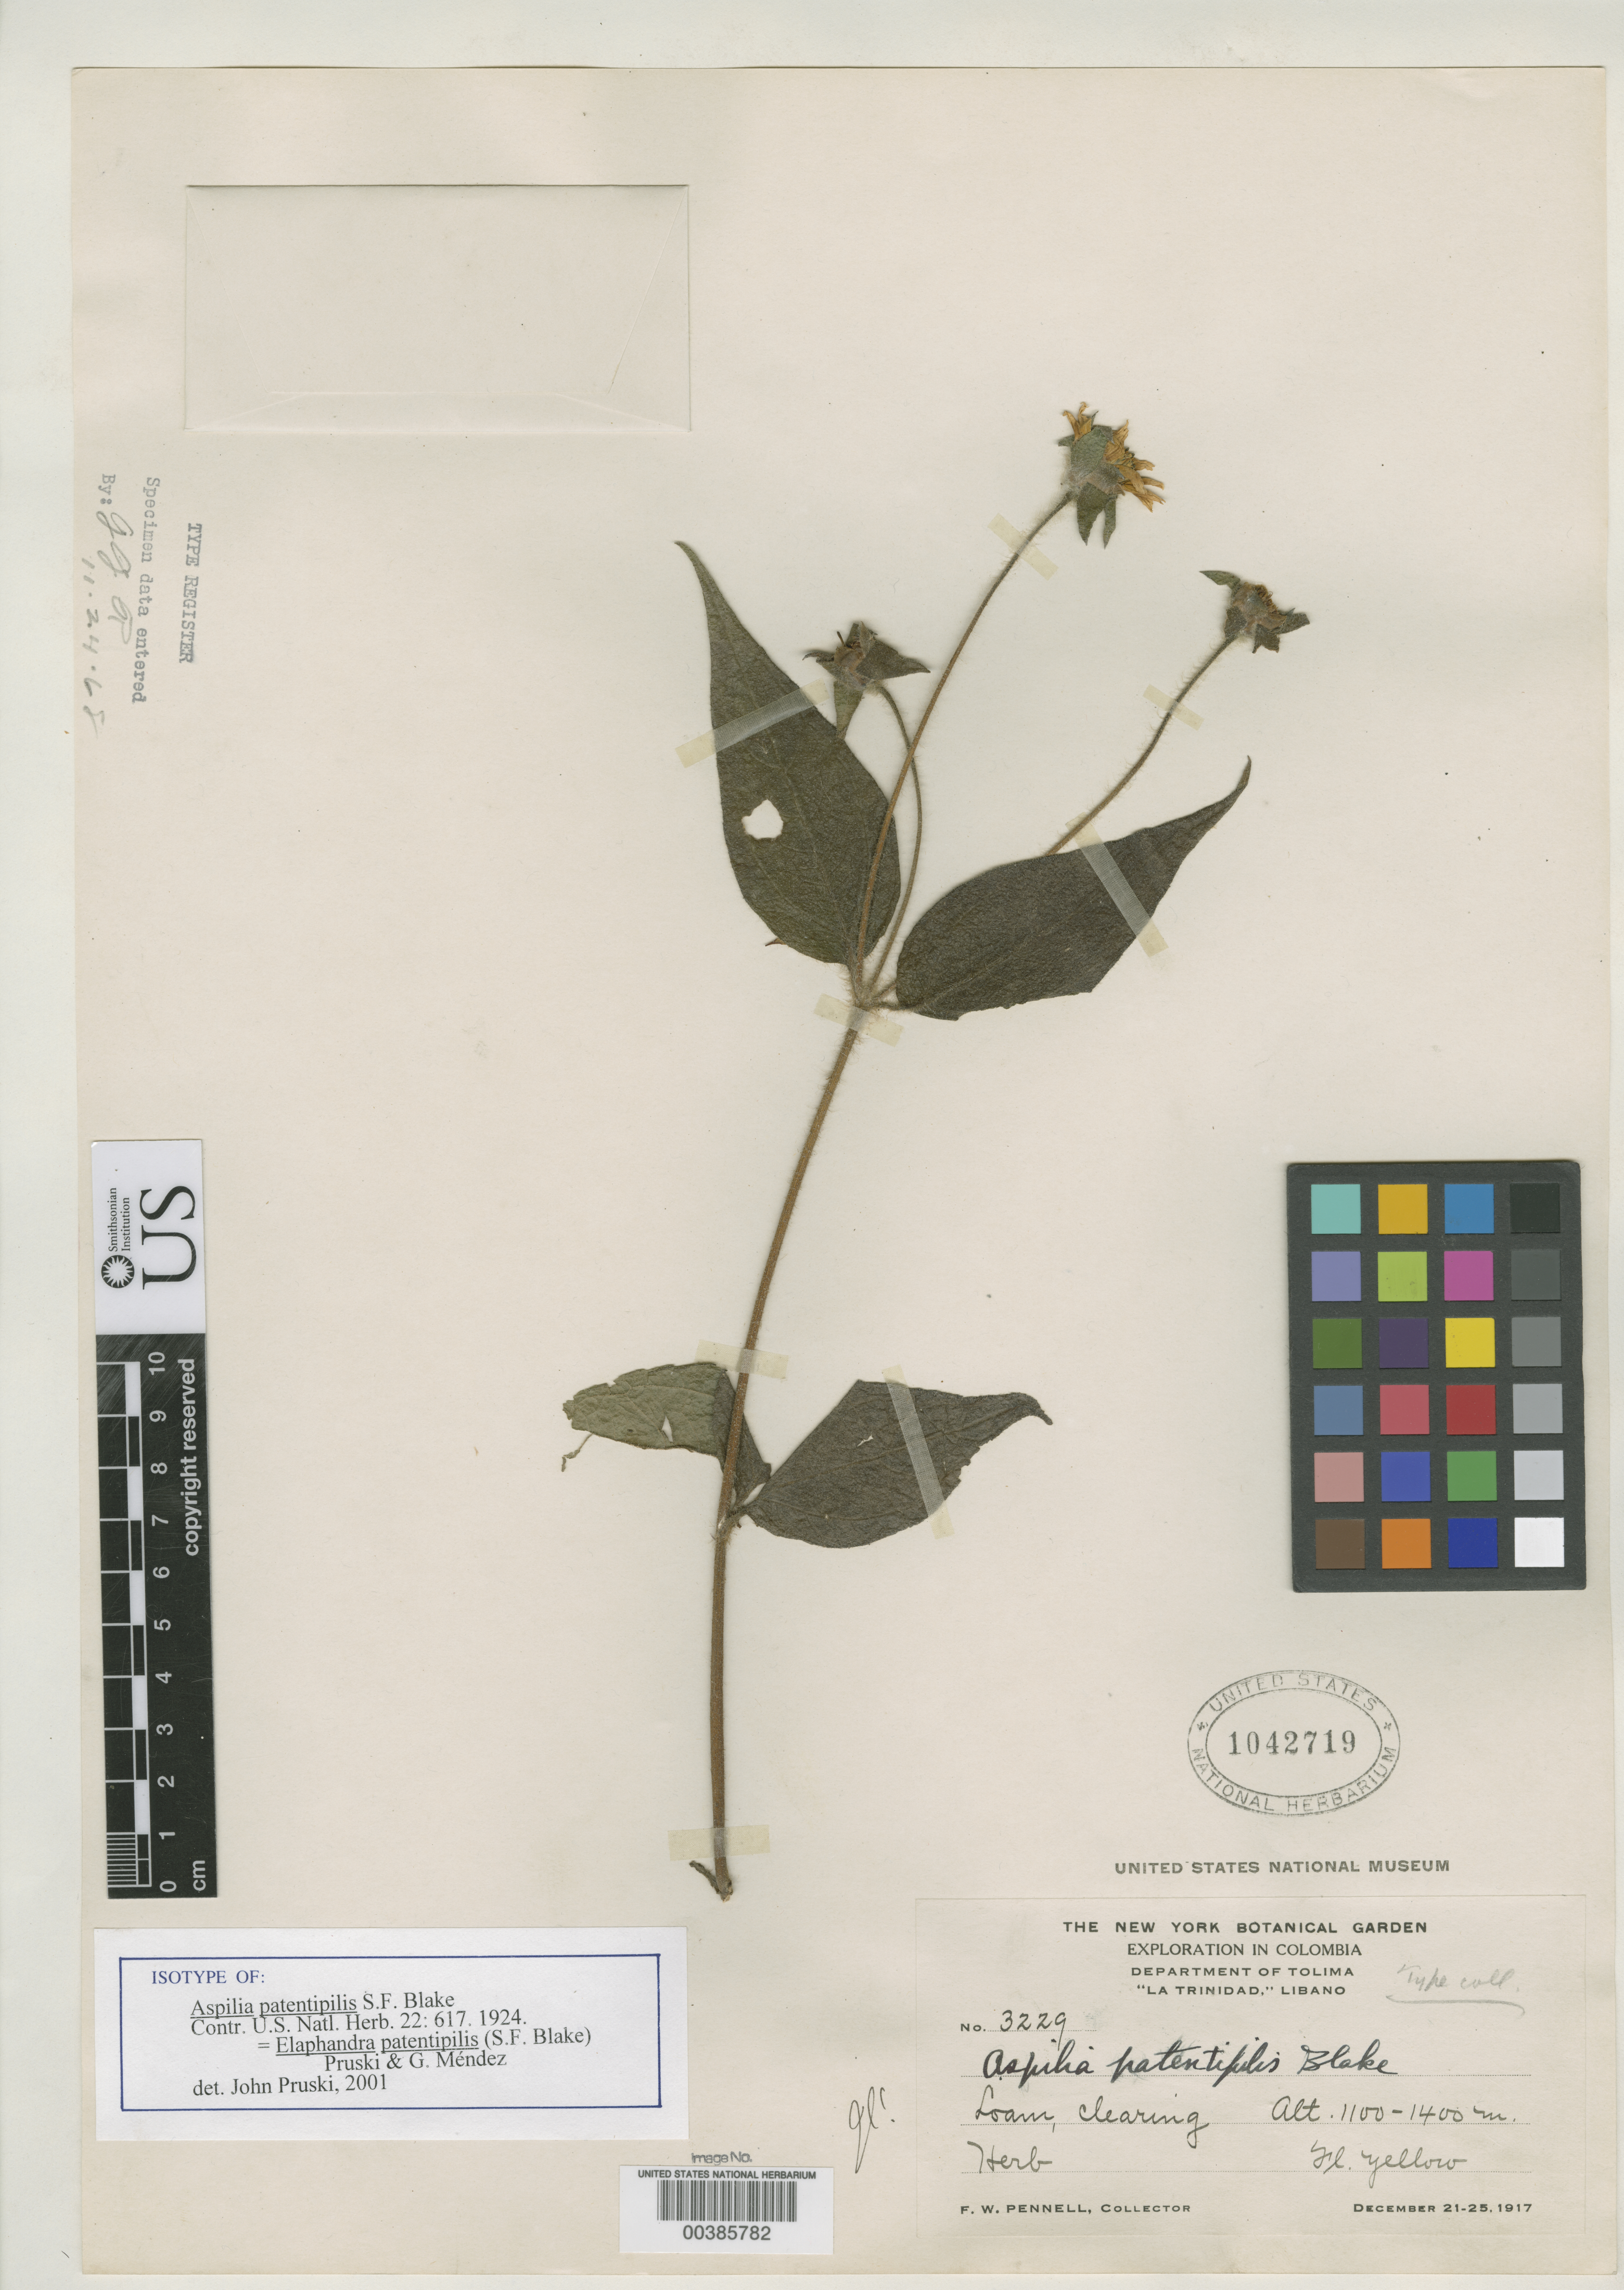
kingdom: Plantae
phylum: Tracheophyta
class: Magnoliopsida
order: Asterales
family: Asteraceae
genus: Aspilia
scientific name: Aspilia patentipilis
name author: S.F. Blake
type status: Isotype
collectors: F. W. Pennell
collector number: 3229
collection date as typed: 21 Dec 1917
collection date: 1917-12-21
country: Colombia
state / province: Tolima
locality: Libano, La Trinidad.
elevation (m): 1100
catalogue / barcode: US 1042719